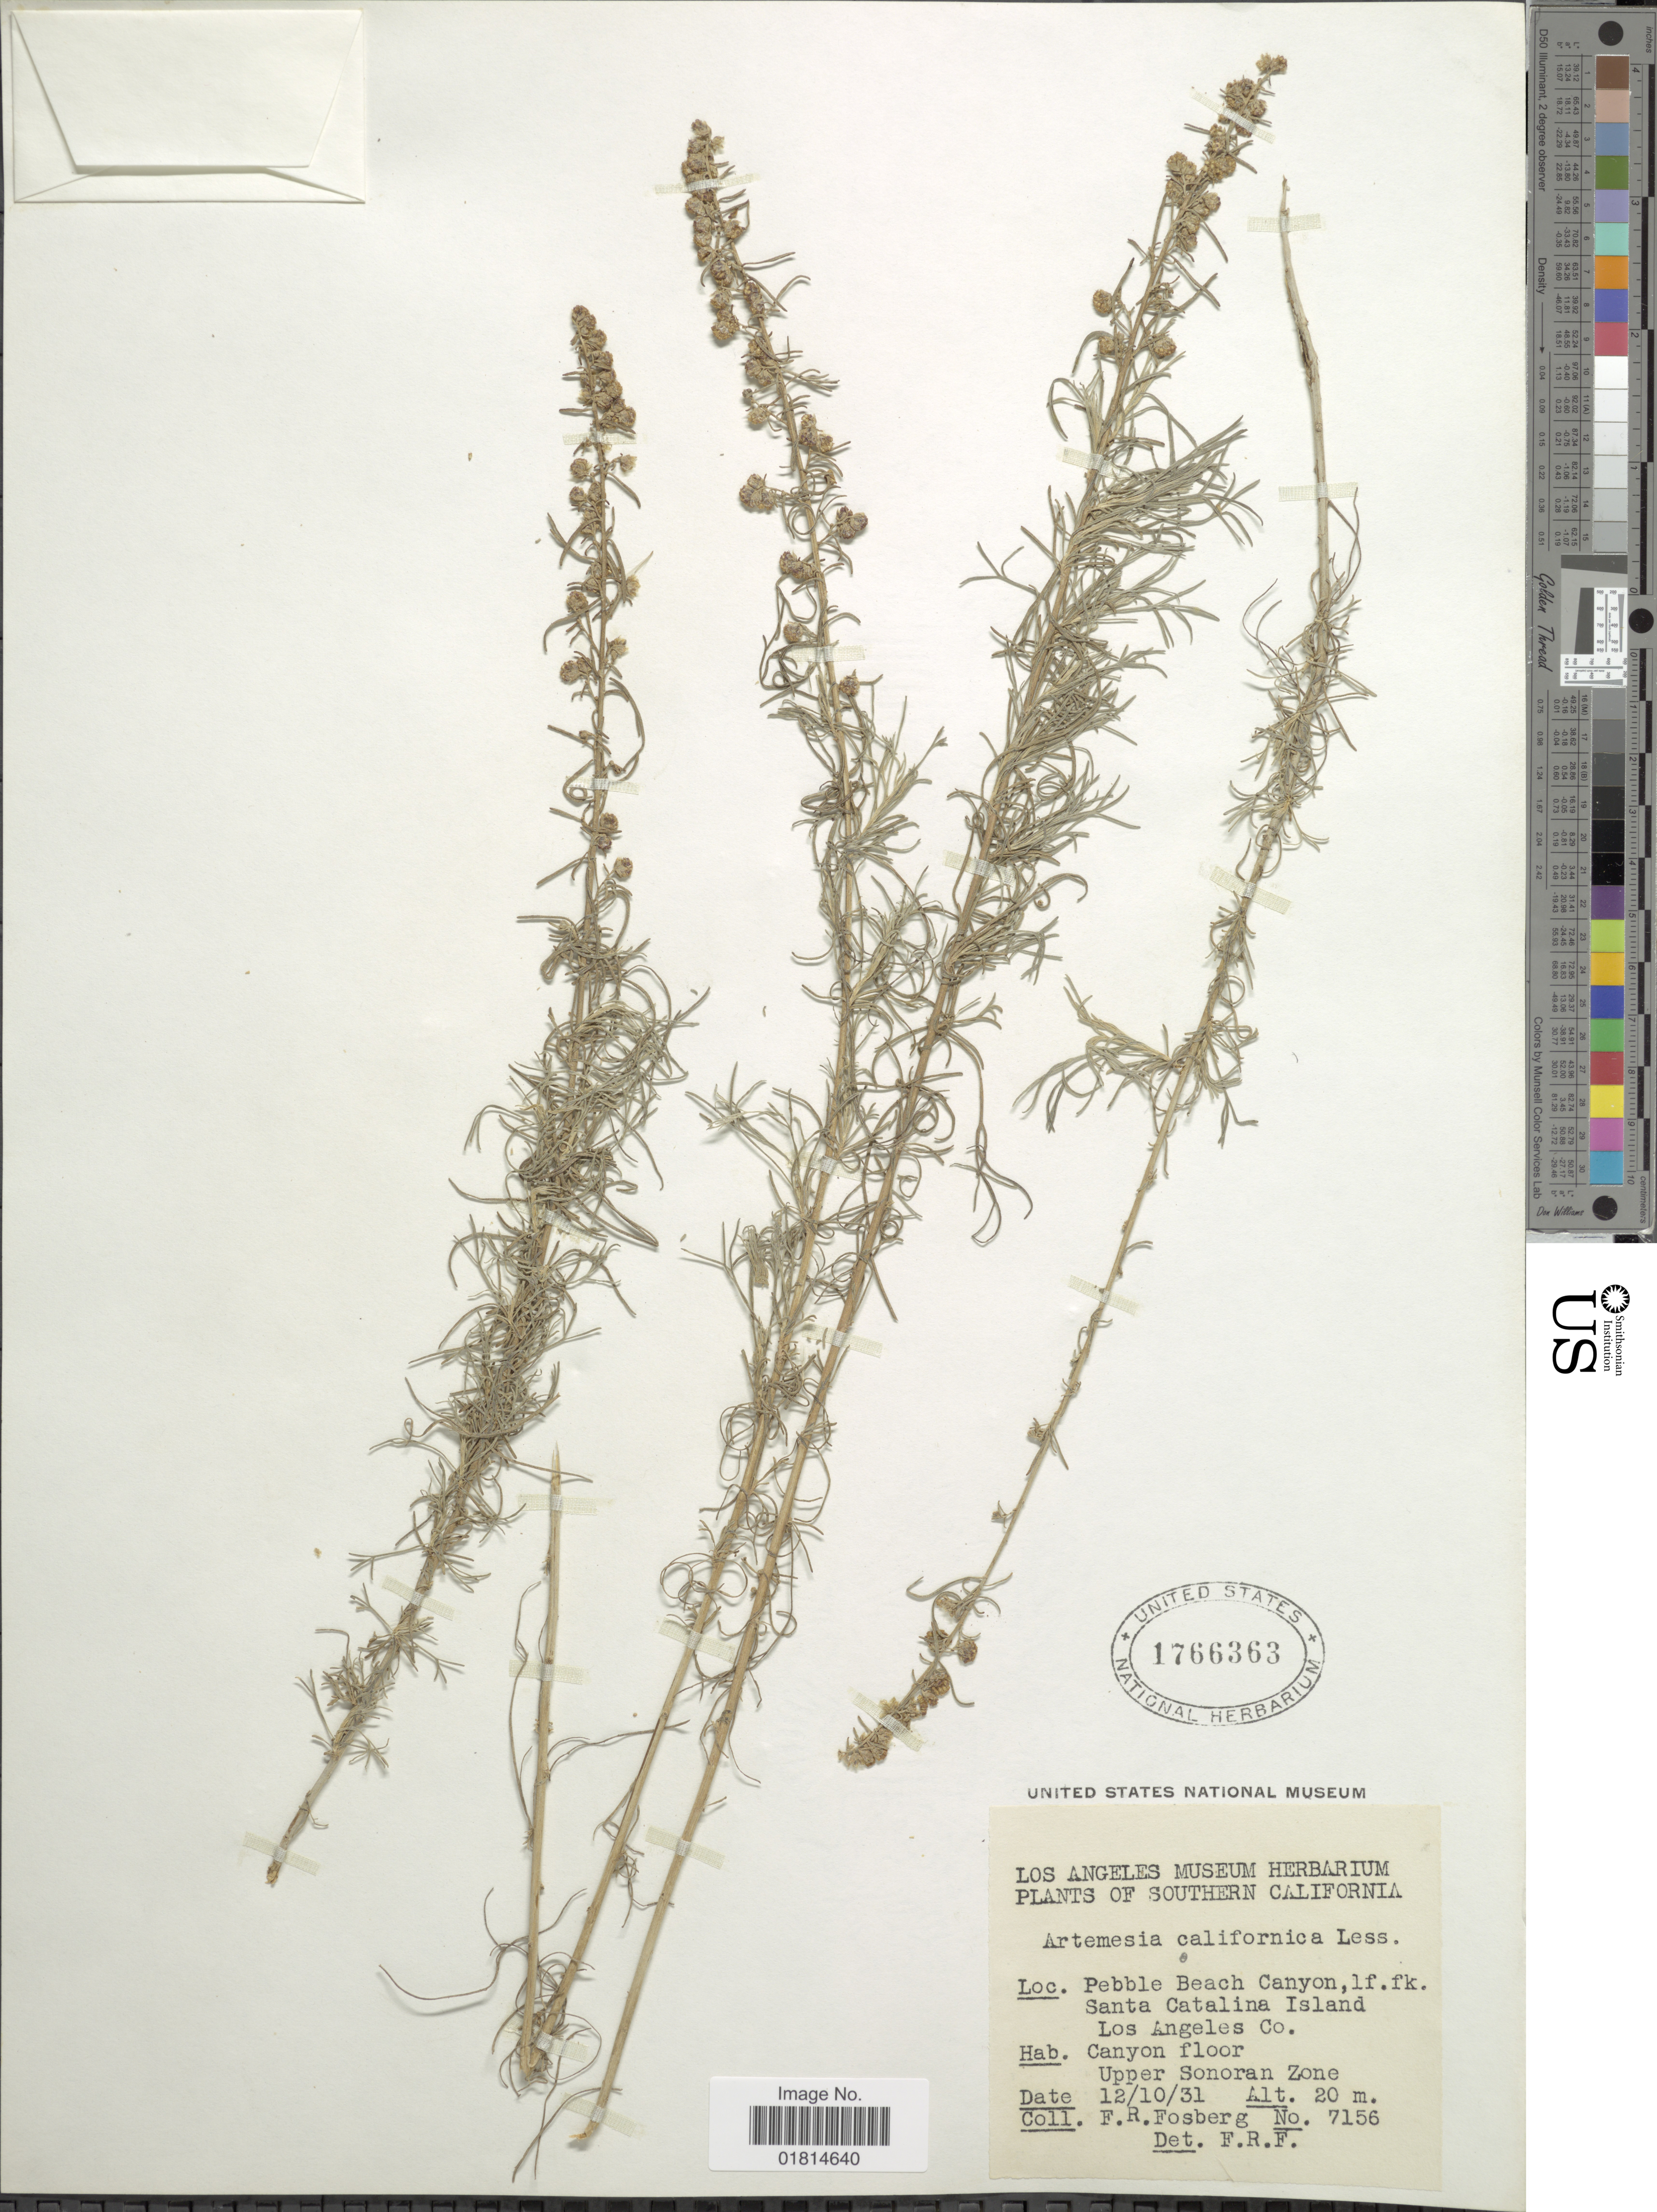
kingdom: Plantae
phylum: Tracheophyta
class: Magnoliopsida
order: Asterales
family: Asteraceae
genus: Artemisia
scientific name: Artemisia californica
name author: Less.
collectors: F. R. Fosberg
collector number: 7156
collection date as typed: Transcribed d/m/y: 10/12/31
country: United States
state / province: California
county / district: Los Angeles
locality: Southern California. Pebble Beach Canyon, lf. fk. Santa Catalina Island. Los Angeles Co. Canyon floor. Upper Sonoran Zone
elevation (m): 20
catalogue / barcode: US 1766363